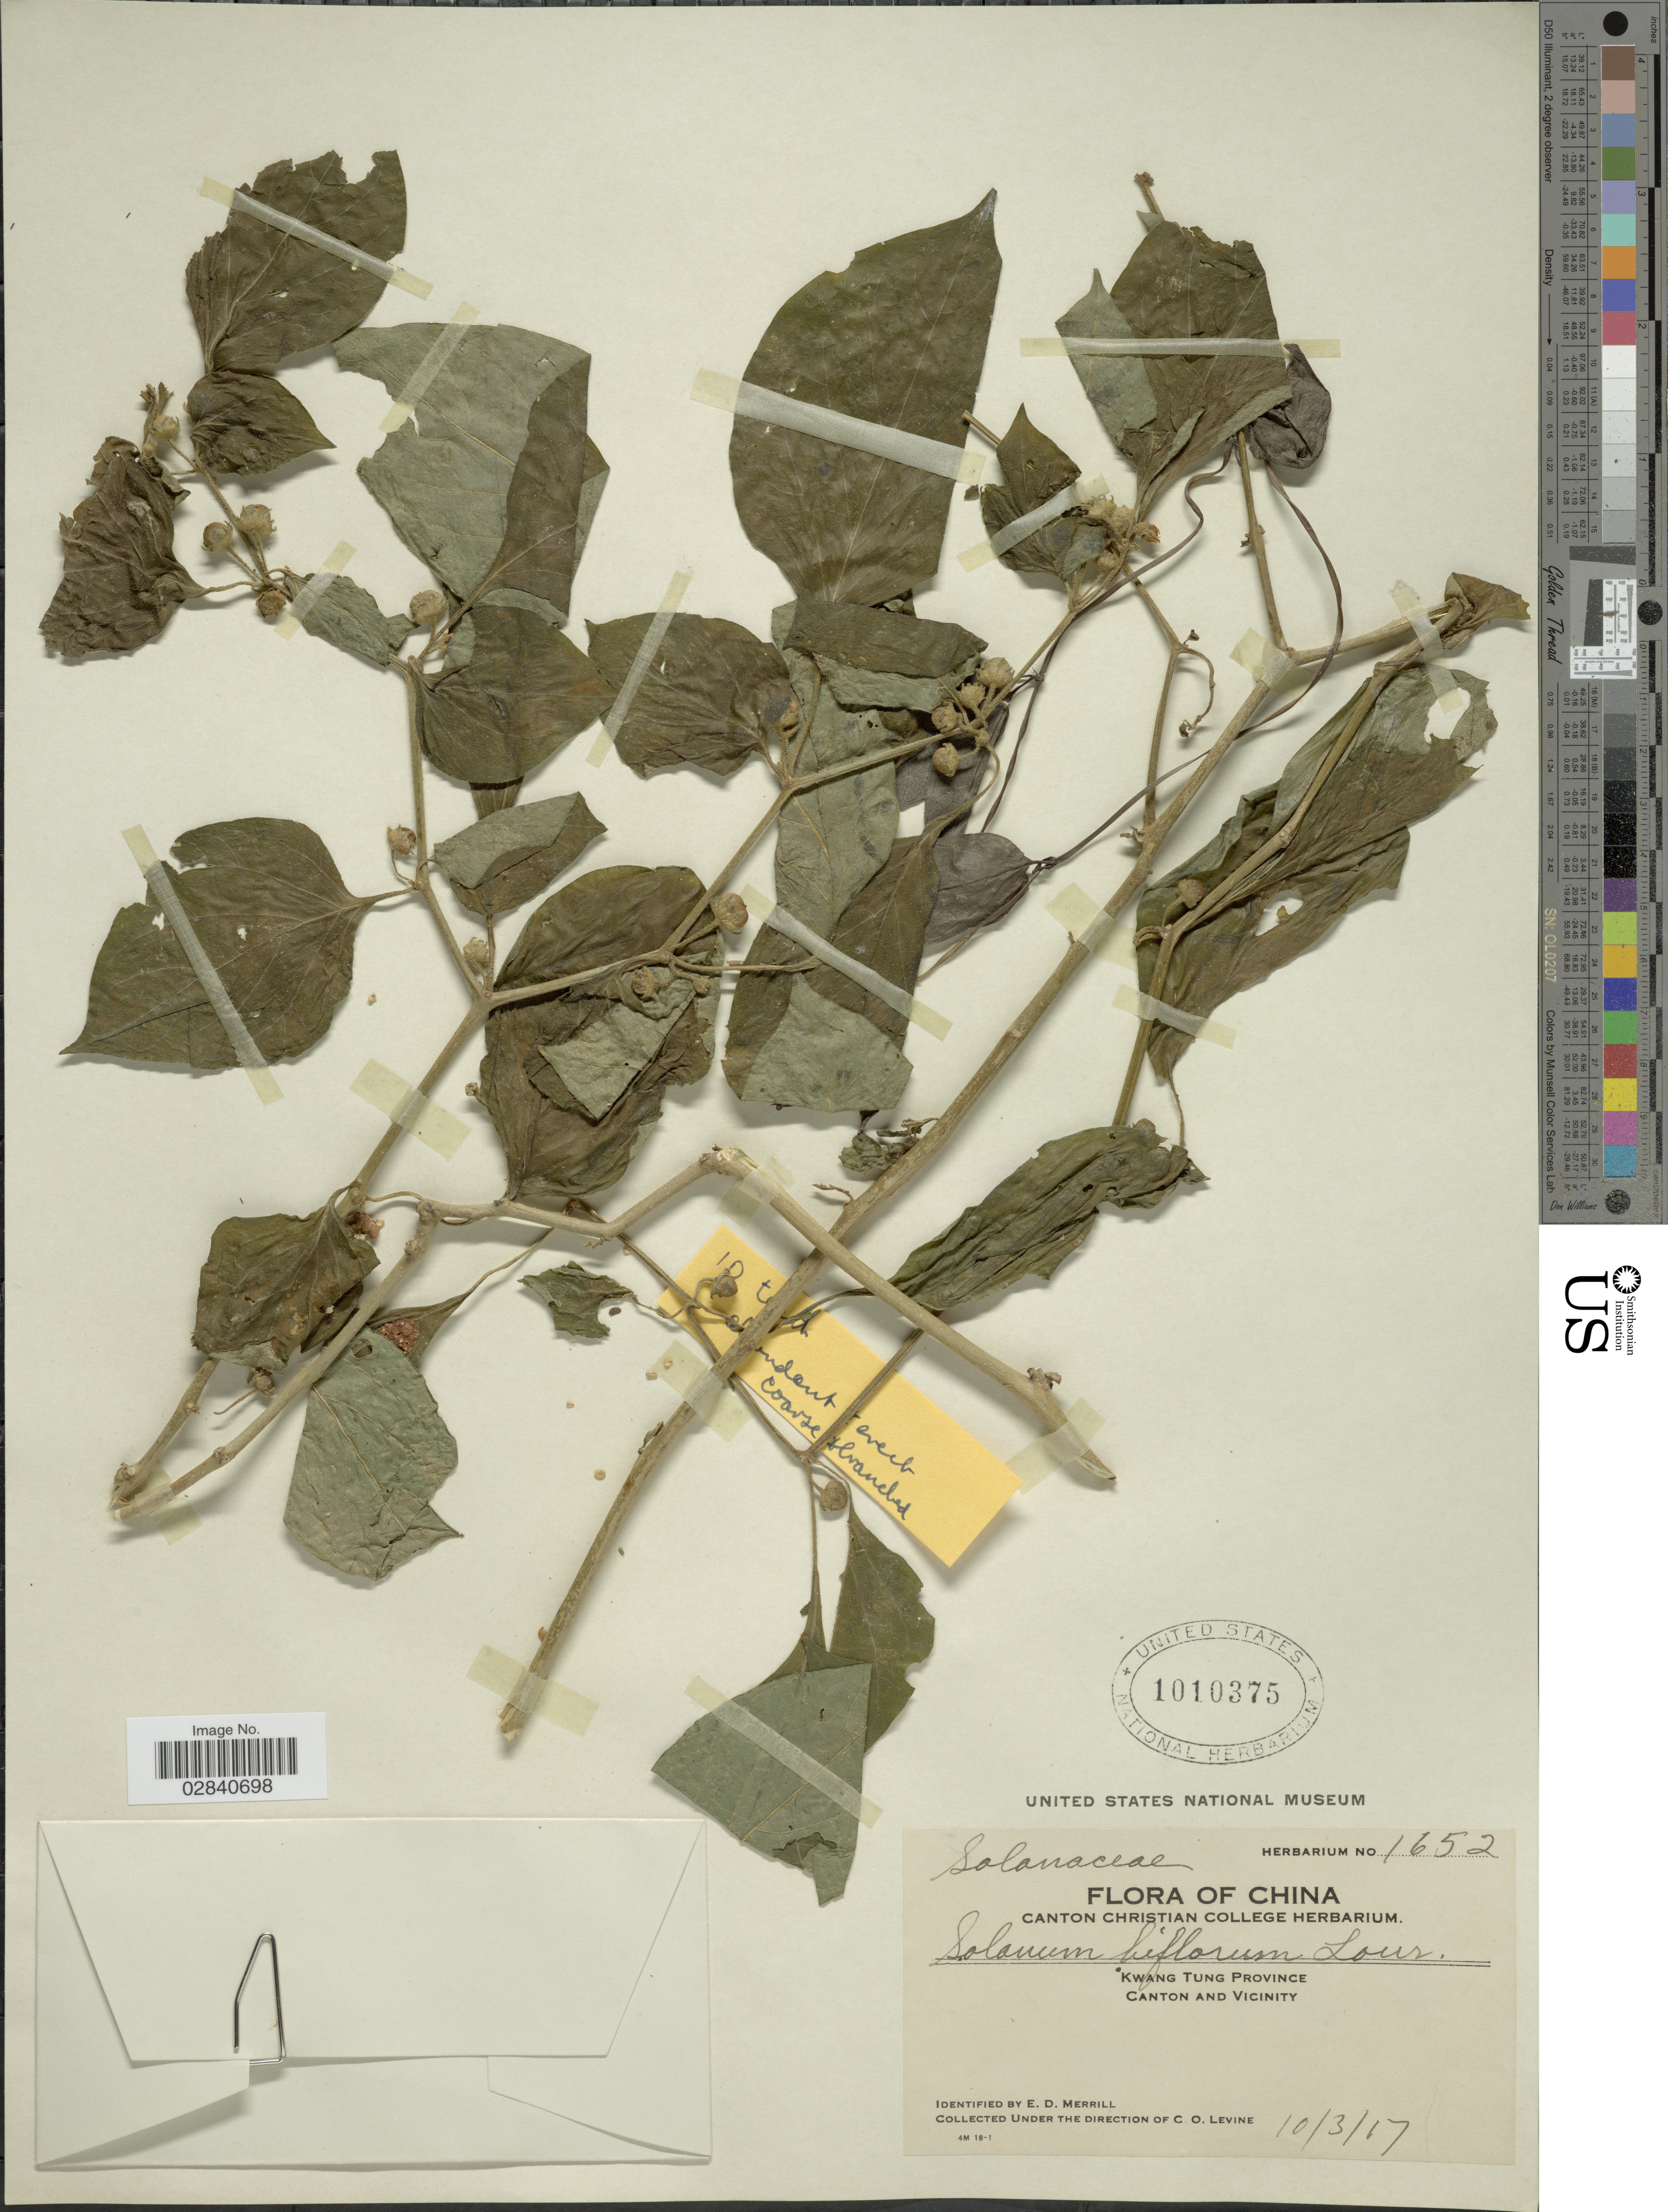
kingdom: Plantae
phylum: Tracheophyta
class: Magnoliopsida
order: Solanales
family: Solanaceae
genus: Lycianthes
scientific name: Lycianthes biflora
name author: (Lour.) Bitter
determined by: Knapp, S. D.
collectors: C. O. Levine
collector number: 1652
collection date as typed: Transcribed d/m/y: 10/3/17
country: China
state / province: Guangdong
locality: Kwang Tung Province. Canton and vicinity.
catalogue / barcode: US 1010375